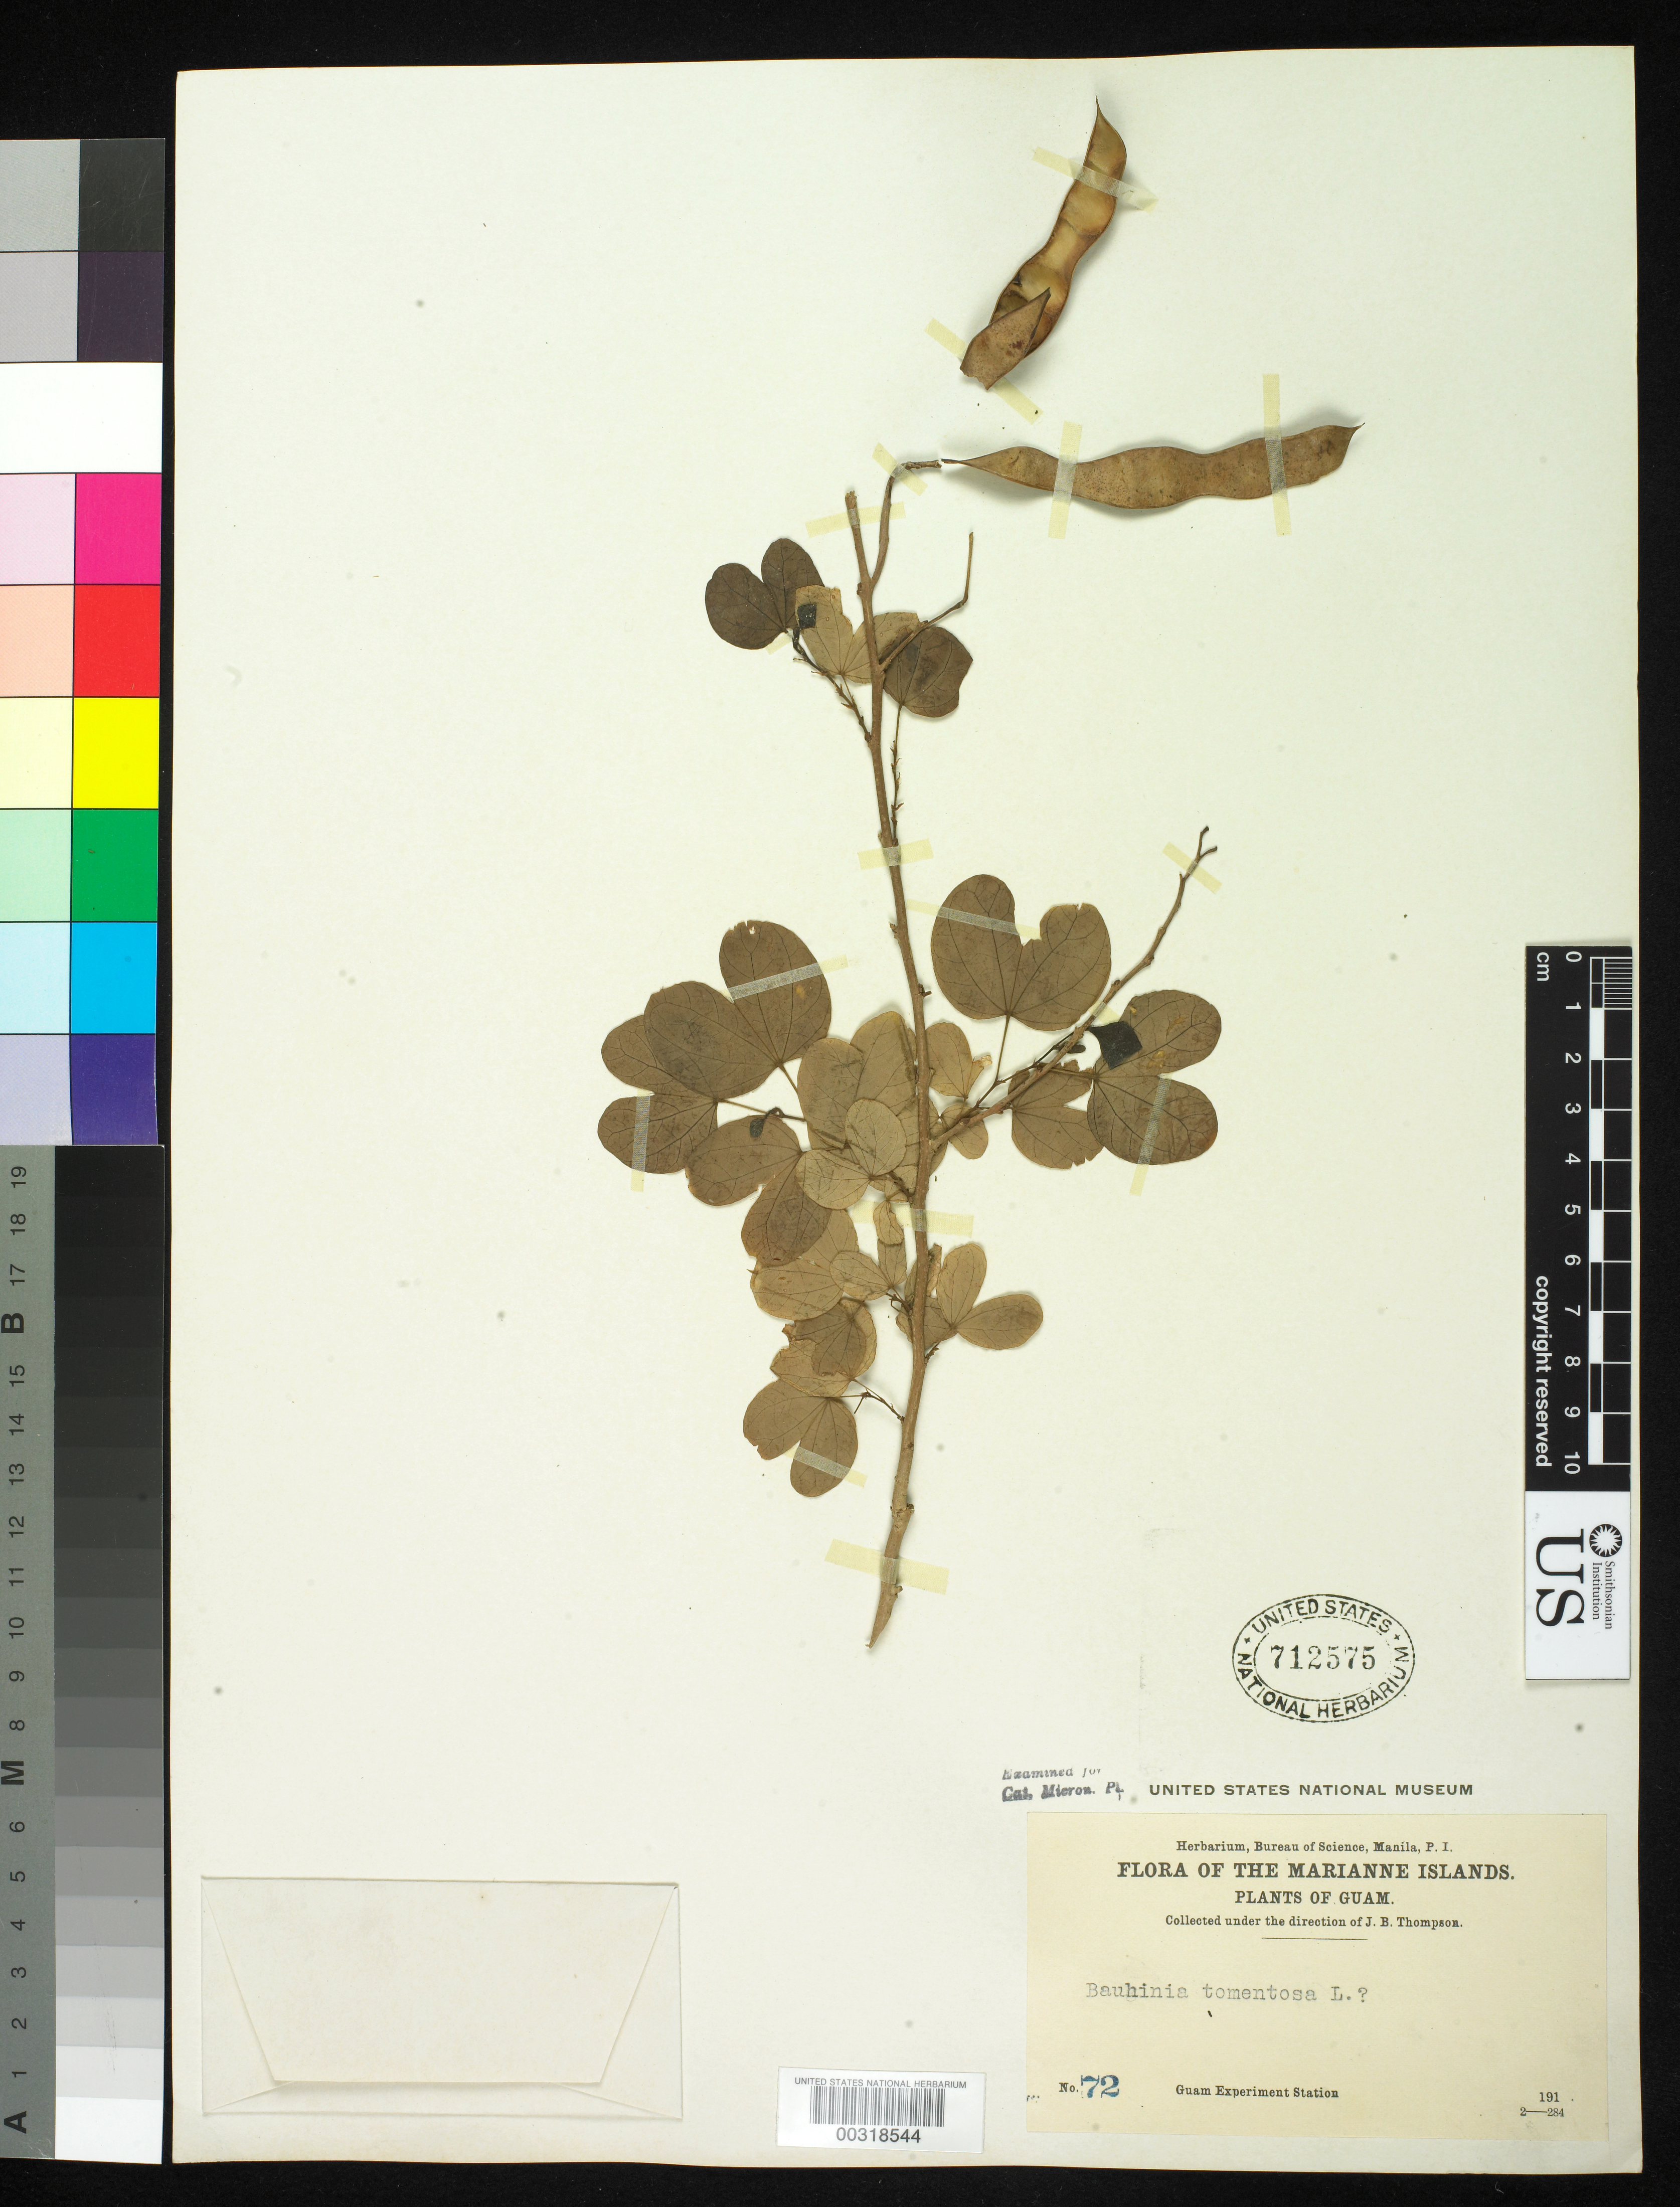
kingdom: Plantae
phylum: Tracheophyta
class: Magnoliopsida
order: Fabales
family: Fabaceae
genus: Bauhinia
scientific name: Bauhinia tomentosa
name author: L.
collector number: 72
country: Guam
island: Guam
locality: Guam experiment station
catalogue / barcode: US 712575